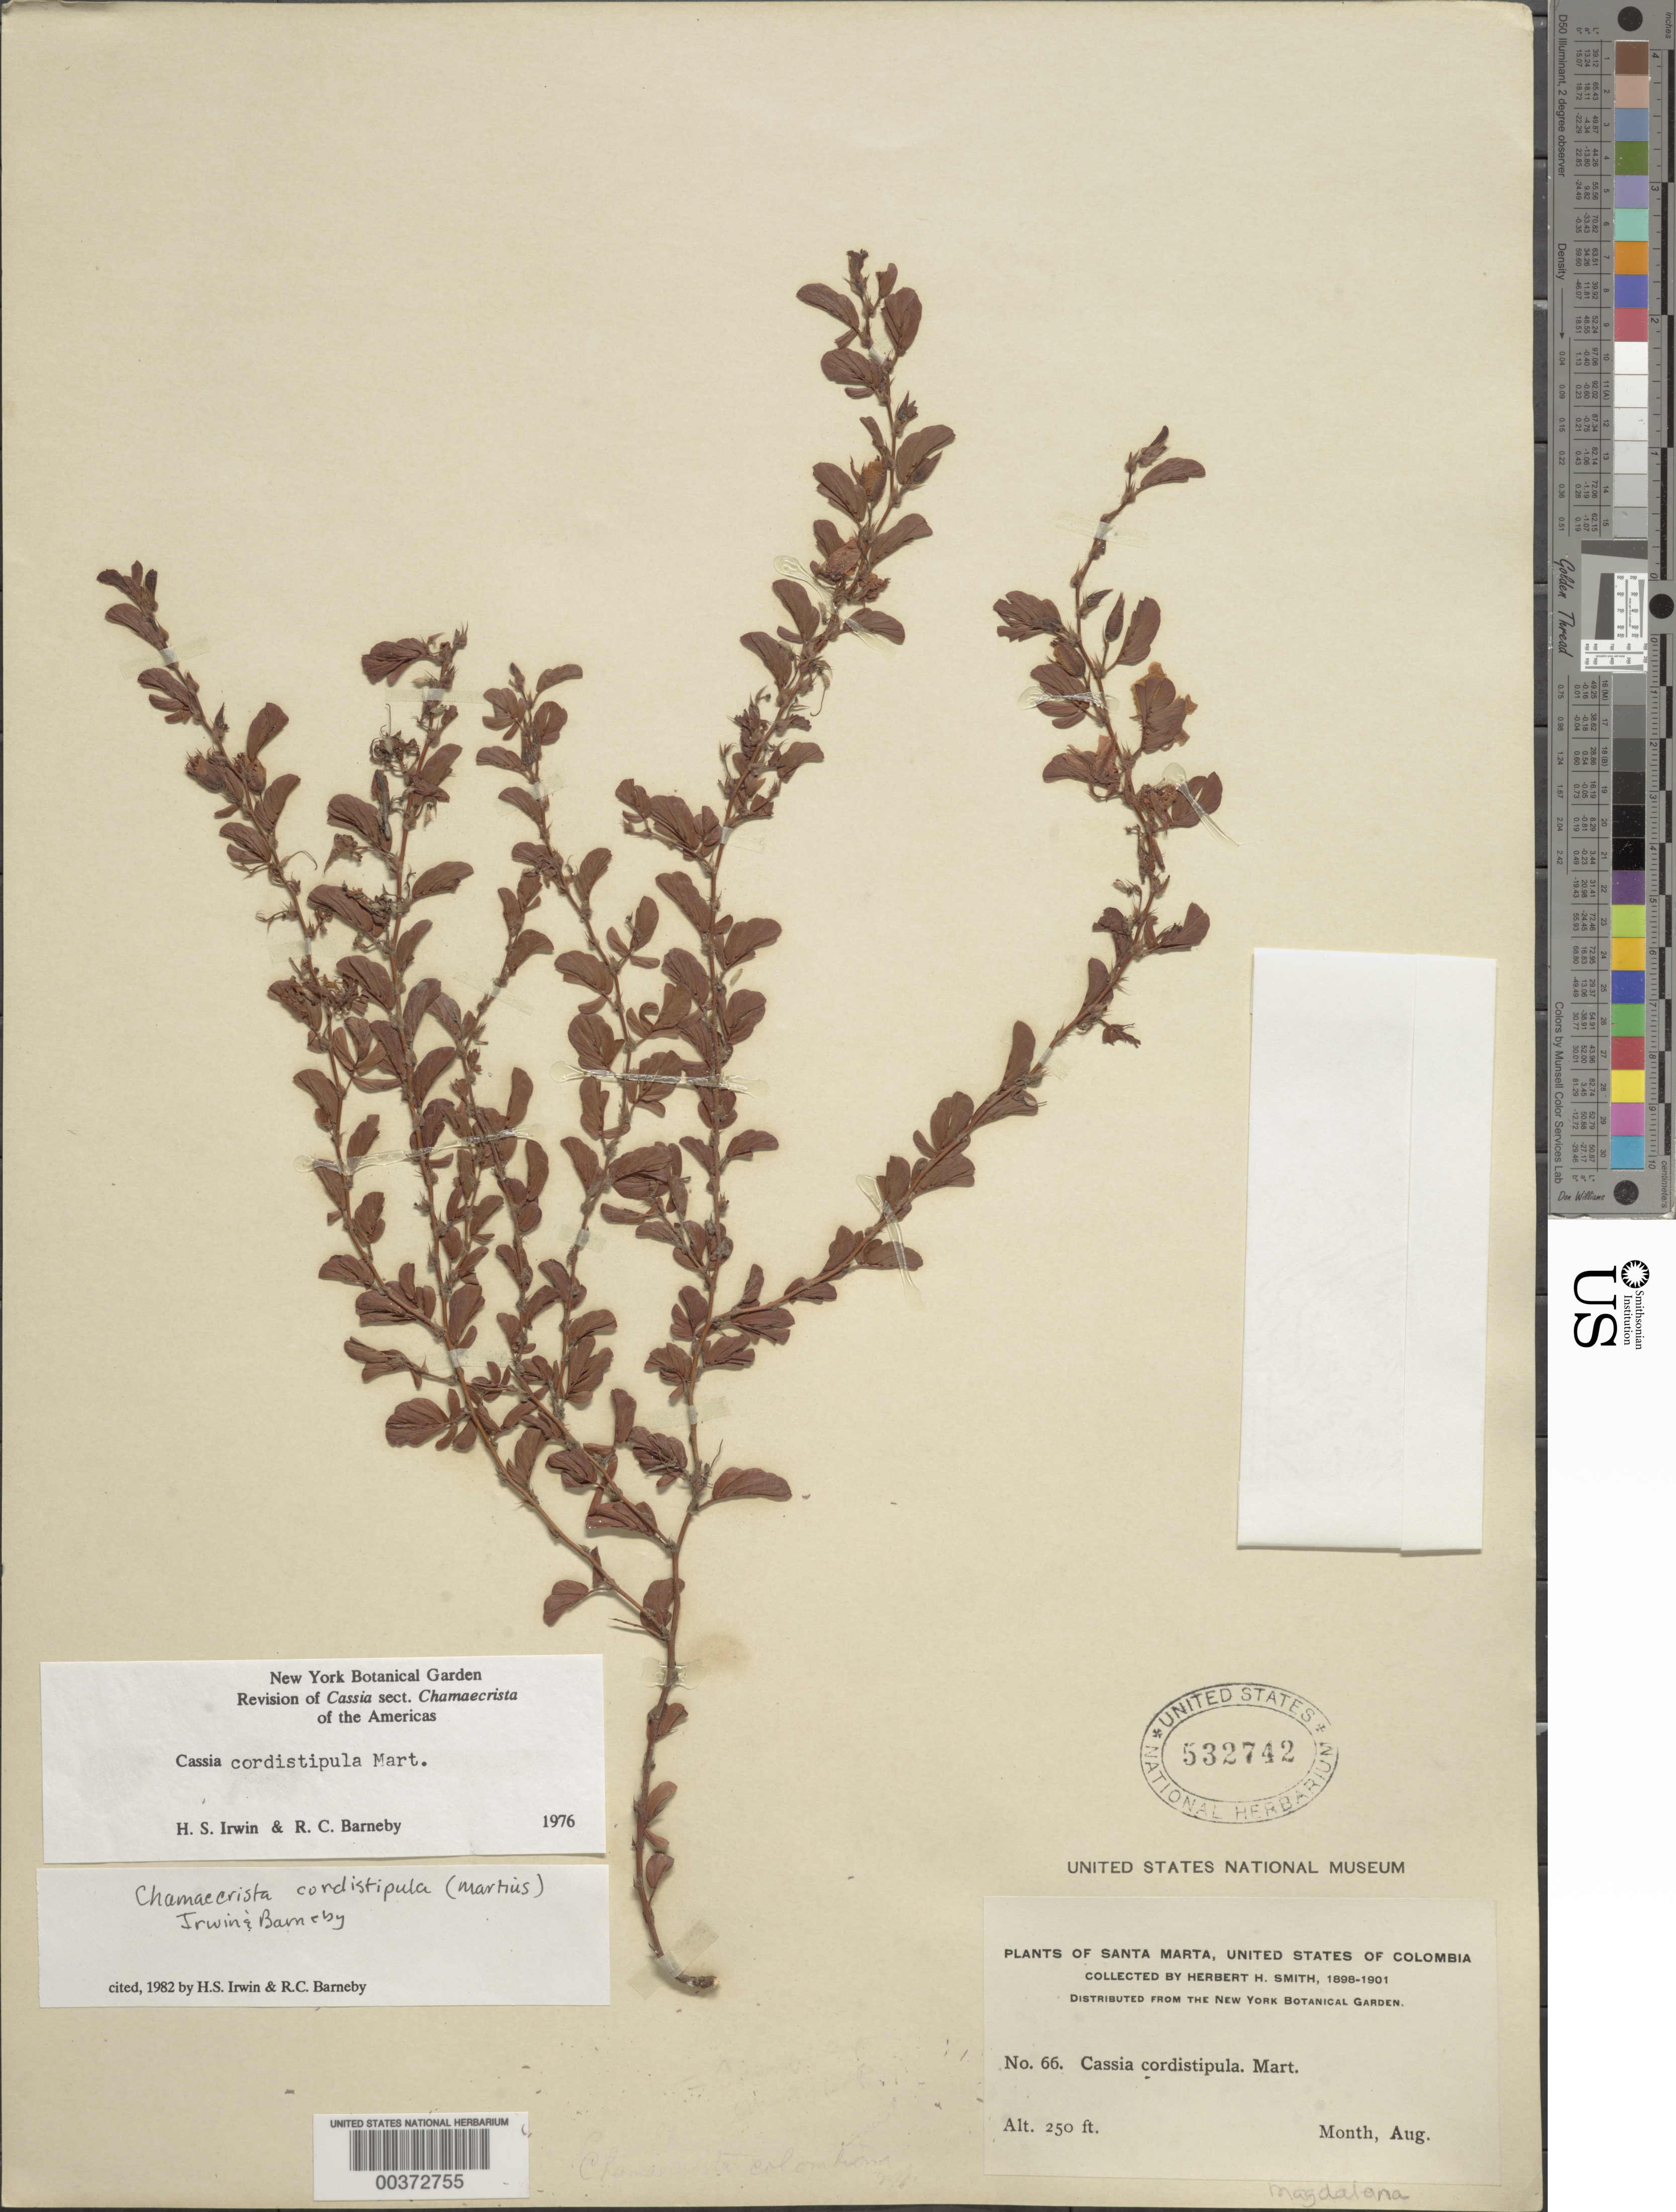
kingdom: Plantae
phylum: Tracheophyta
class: Magnoliopsida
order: Fabales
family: Fabaceae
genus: Chamaecrista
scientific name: Chamaecrista cordistipula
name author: (Mart.) H.S. Irwin & Barneby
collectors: Herbert H. Smith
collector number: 66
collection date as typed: Aug 1898 to -- Aug 1901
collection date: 1898-08/1901-08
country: Colombia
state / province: Magdalena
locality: Santa Marta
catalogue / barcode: US 532742